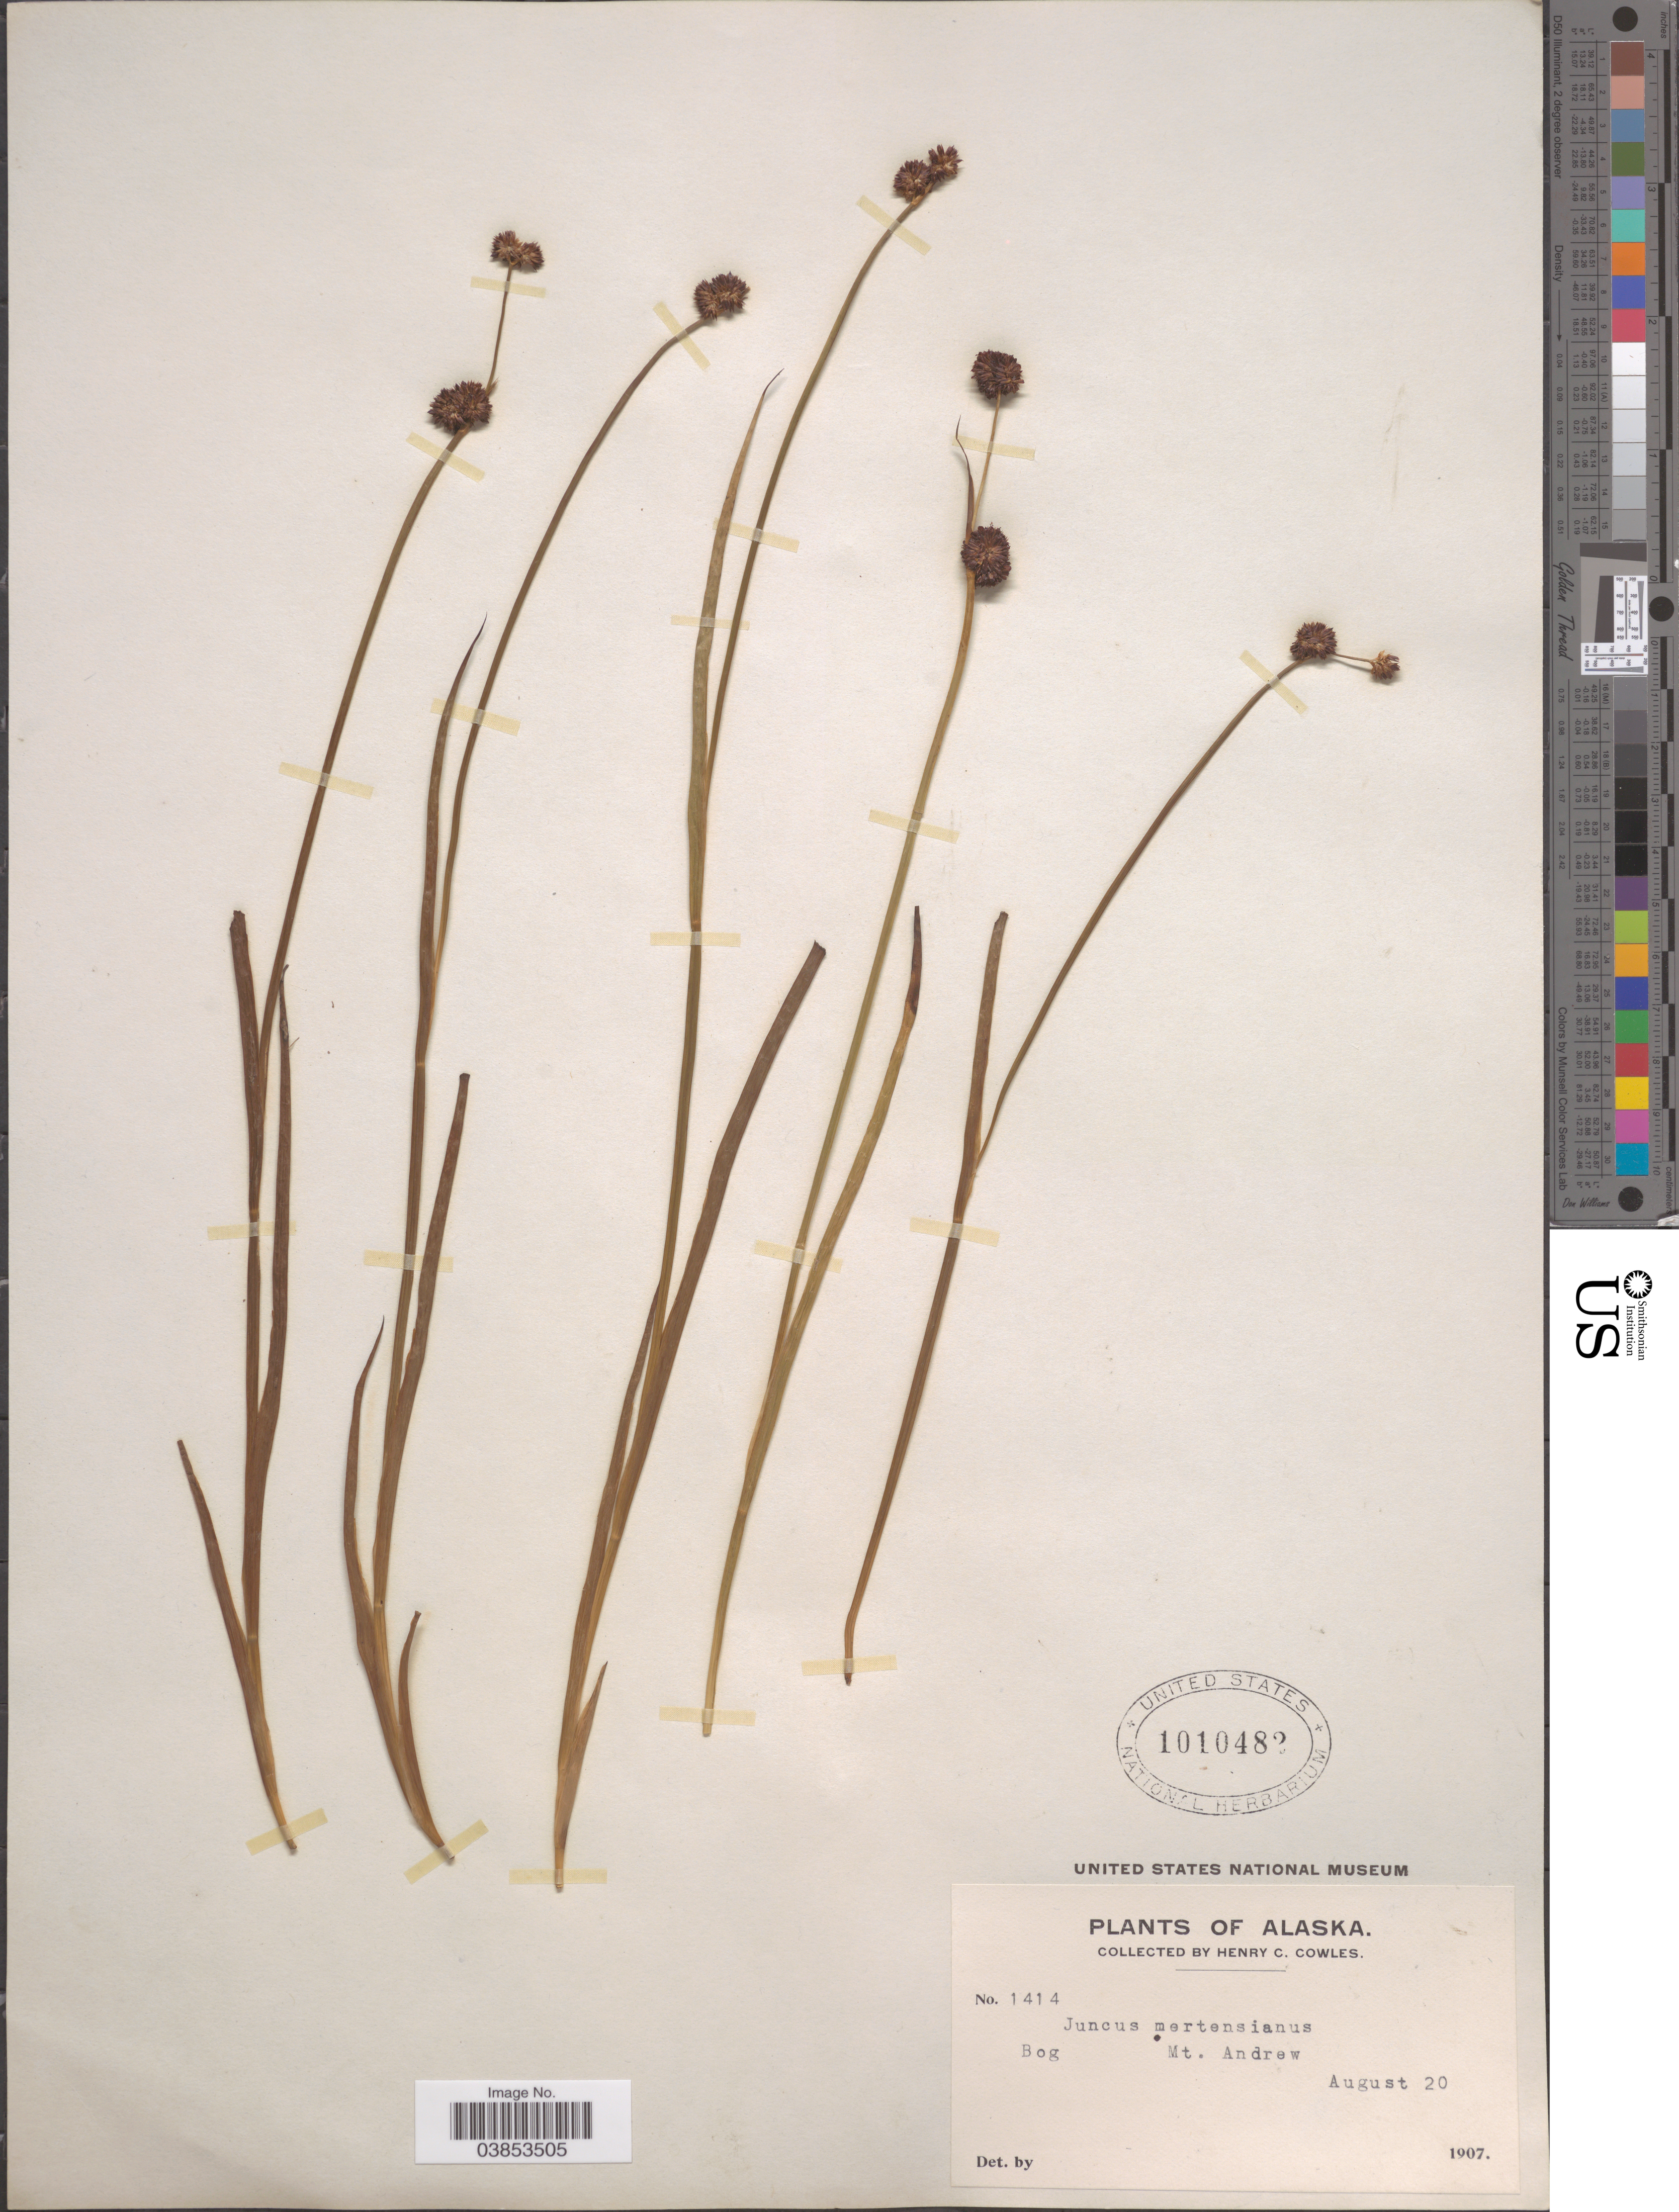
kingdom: Plantae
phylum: Tracheophyta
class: Liliopsida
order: Poales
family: Juncaceae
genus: Juncus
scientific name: Juncus ensifolius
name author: Wikstr.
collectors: H. Cowles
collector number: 1414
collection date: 1907-08-20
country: United States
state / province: Alaska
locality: Mt. Andrew.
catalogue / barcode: US 1010482